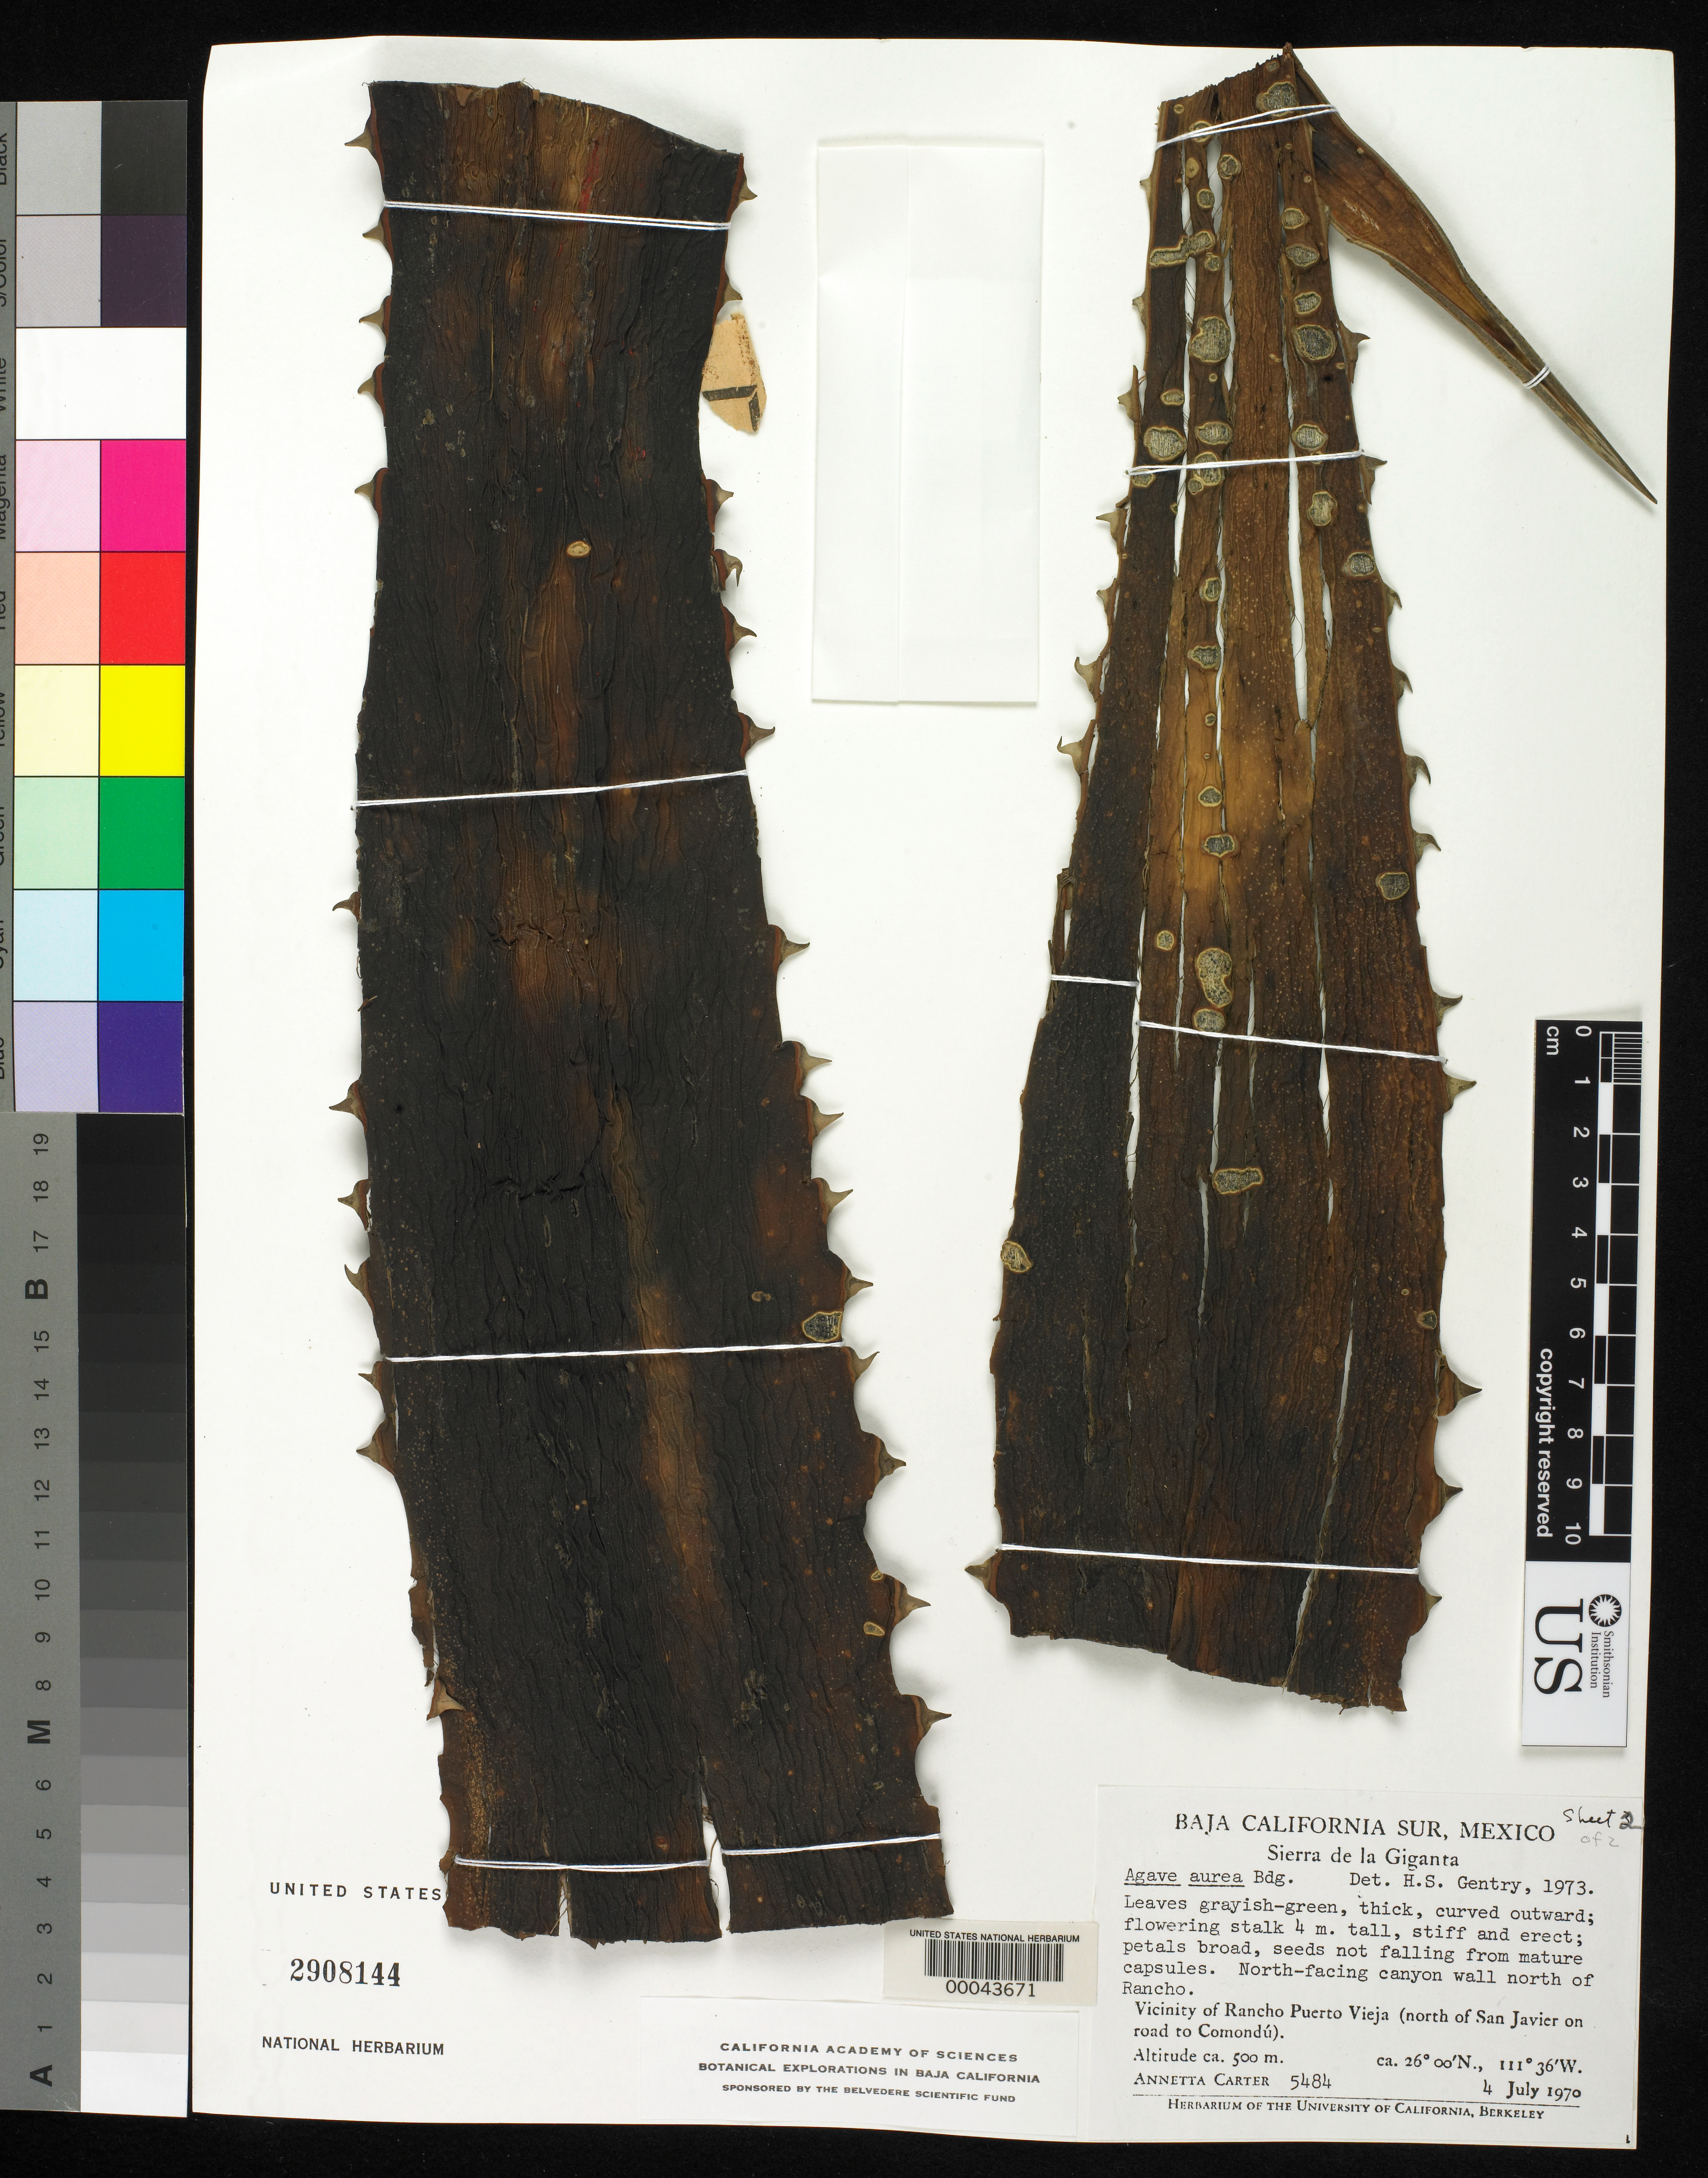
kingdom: Plantae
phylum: Tracheophyta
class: Liliopsida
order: Asparagales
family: Asparagaceae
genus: Agave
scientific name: Agave aurea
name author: Brandegee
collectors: A. M. Carter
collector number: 5484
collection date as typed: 04 Jul 1970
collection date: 1970-07-04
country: Mexico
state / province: Baja California Sur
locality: Vicinity of Rancho Puerto Vieja (N of Javier on road to Comondu)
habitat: North facing canyon wall north of rancho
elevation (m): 500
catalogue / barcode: US 2908144